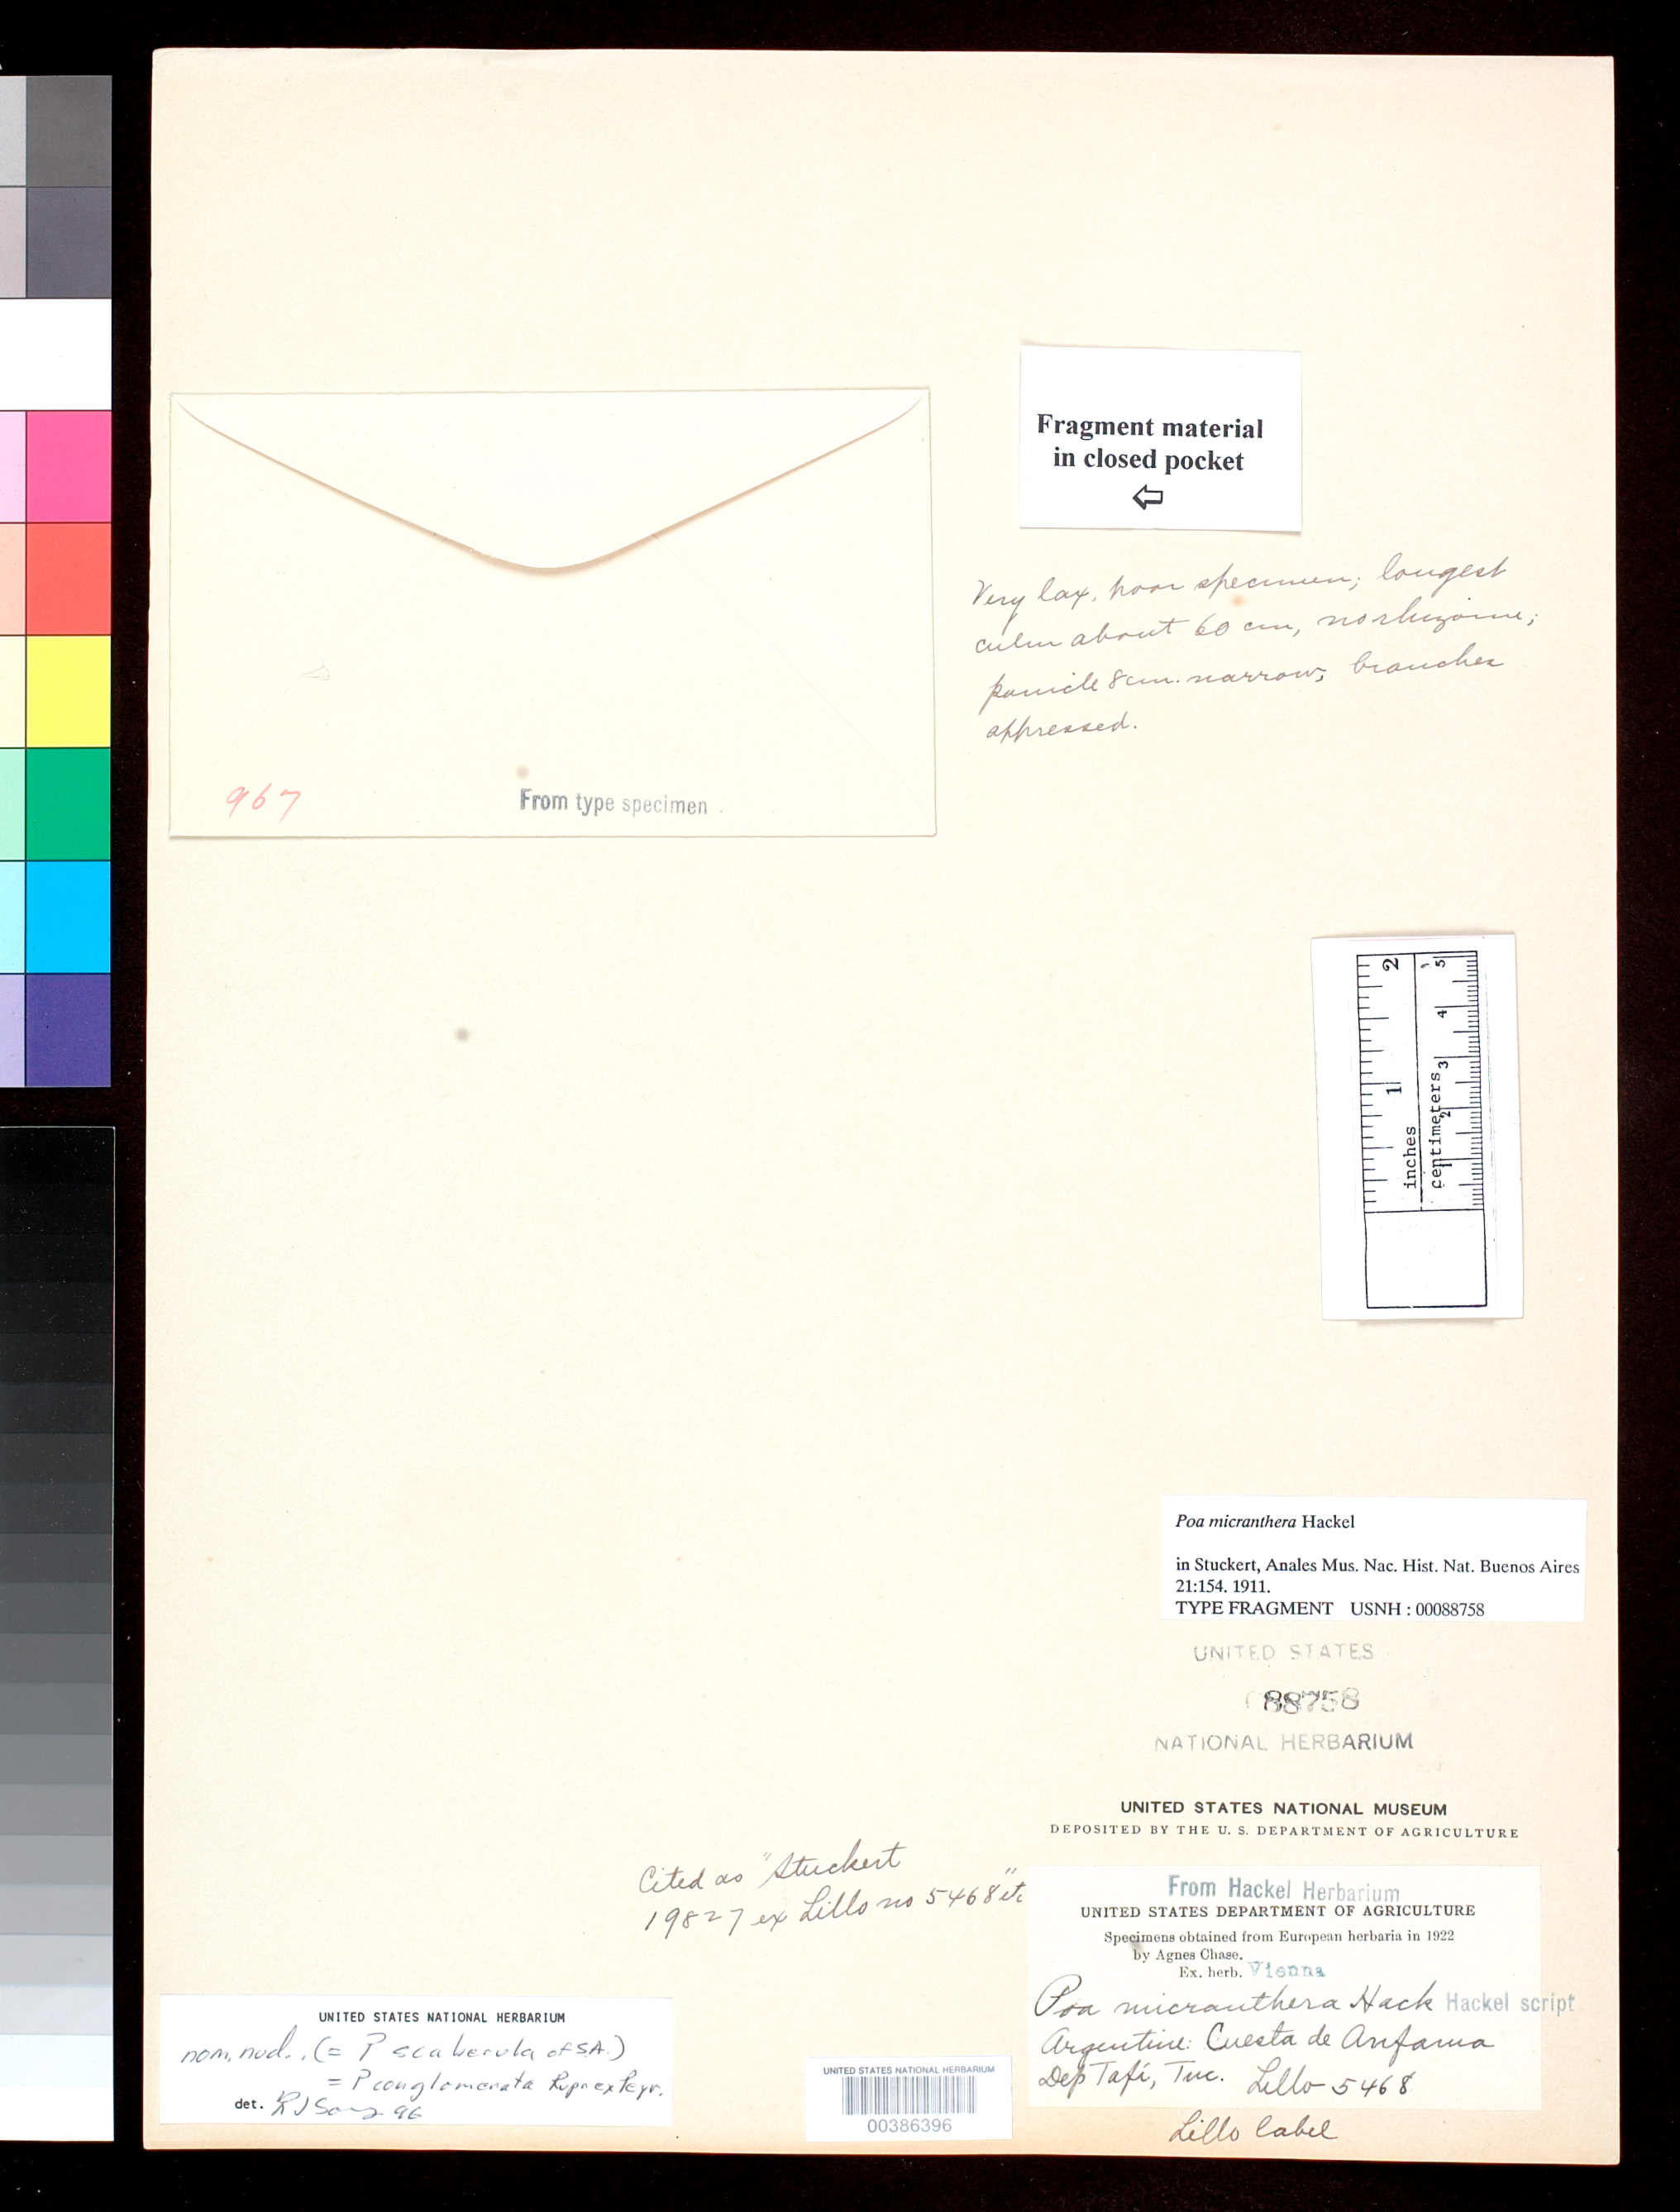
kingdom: Plantae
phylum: Tracheophyta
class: Liliopsida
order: Poales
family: Poaceae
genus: Poa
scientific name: Poa anfamensis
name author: Negritto & Anton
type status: Type Fragment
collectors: M. Lillo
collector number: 5468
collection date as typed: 24 Jan 1907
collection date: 1907-01-24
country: Argentina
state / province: Tucumán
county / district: Tafí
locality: Cuesta de Anfama.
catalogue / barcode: US 88758